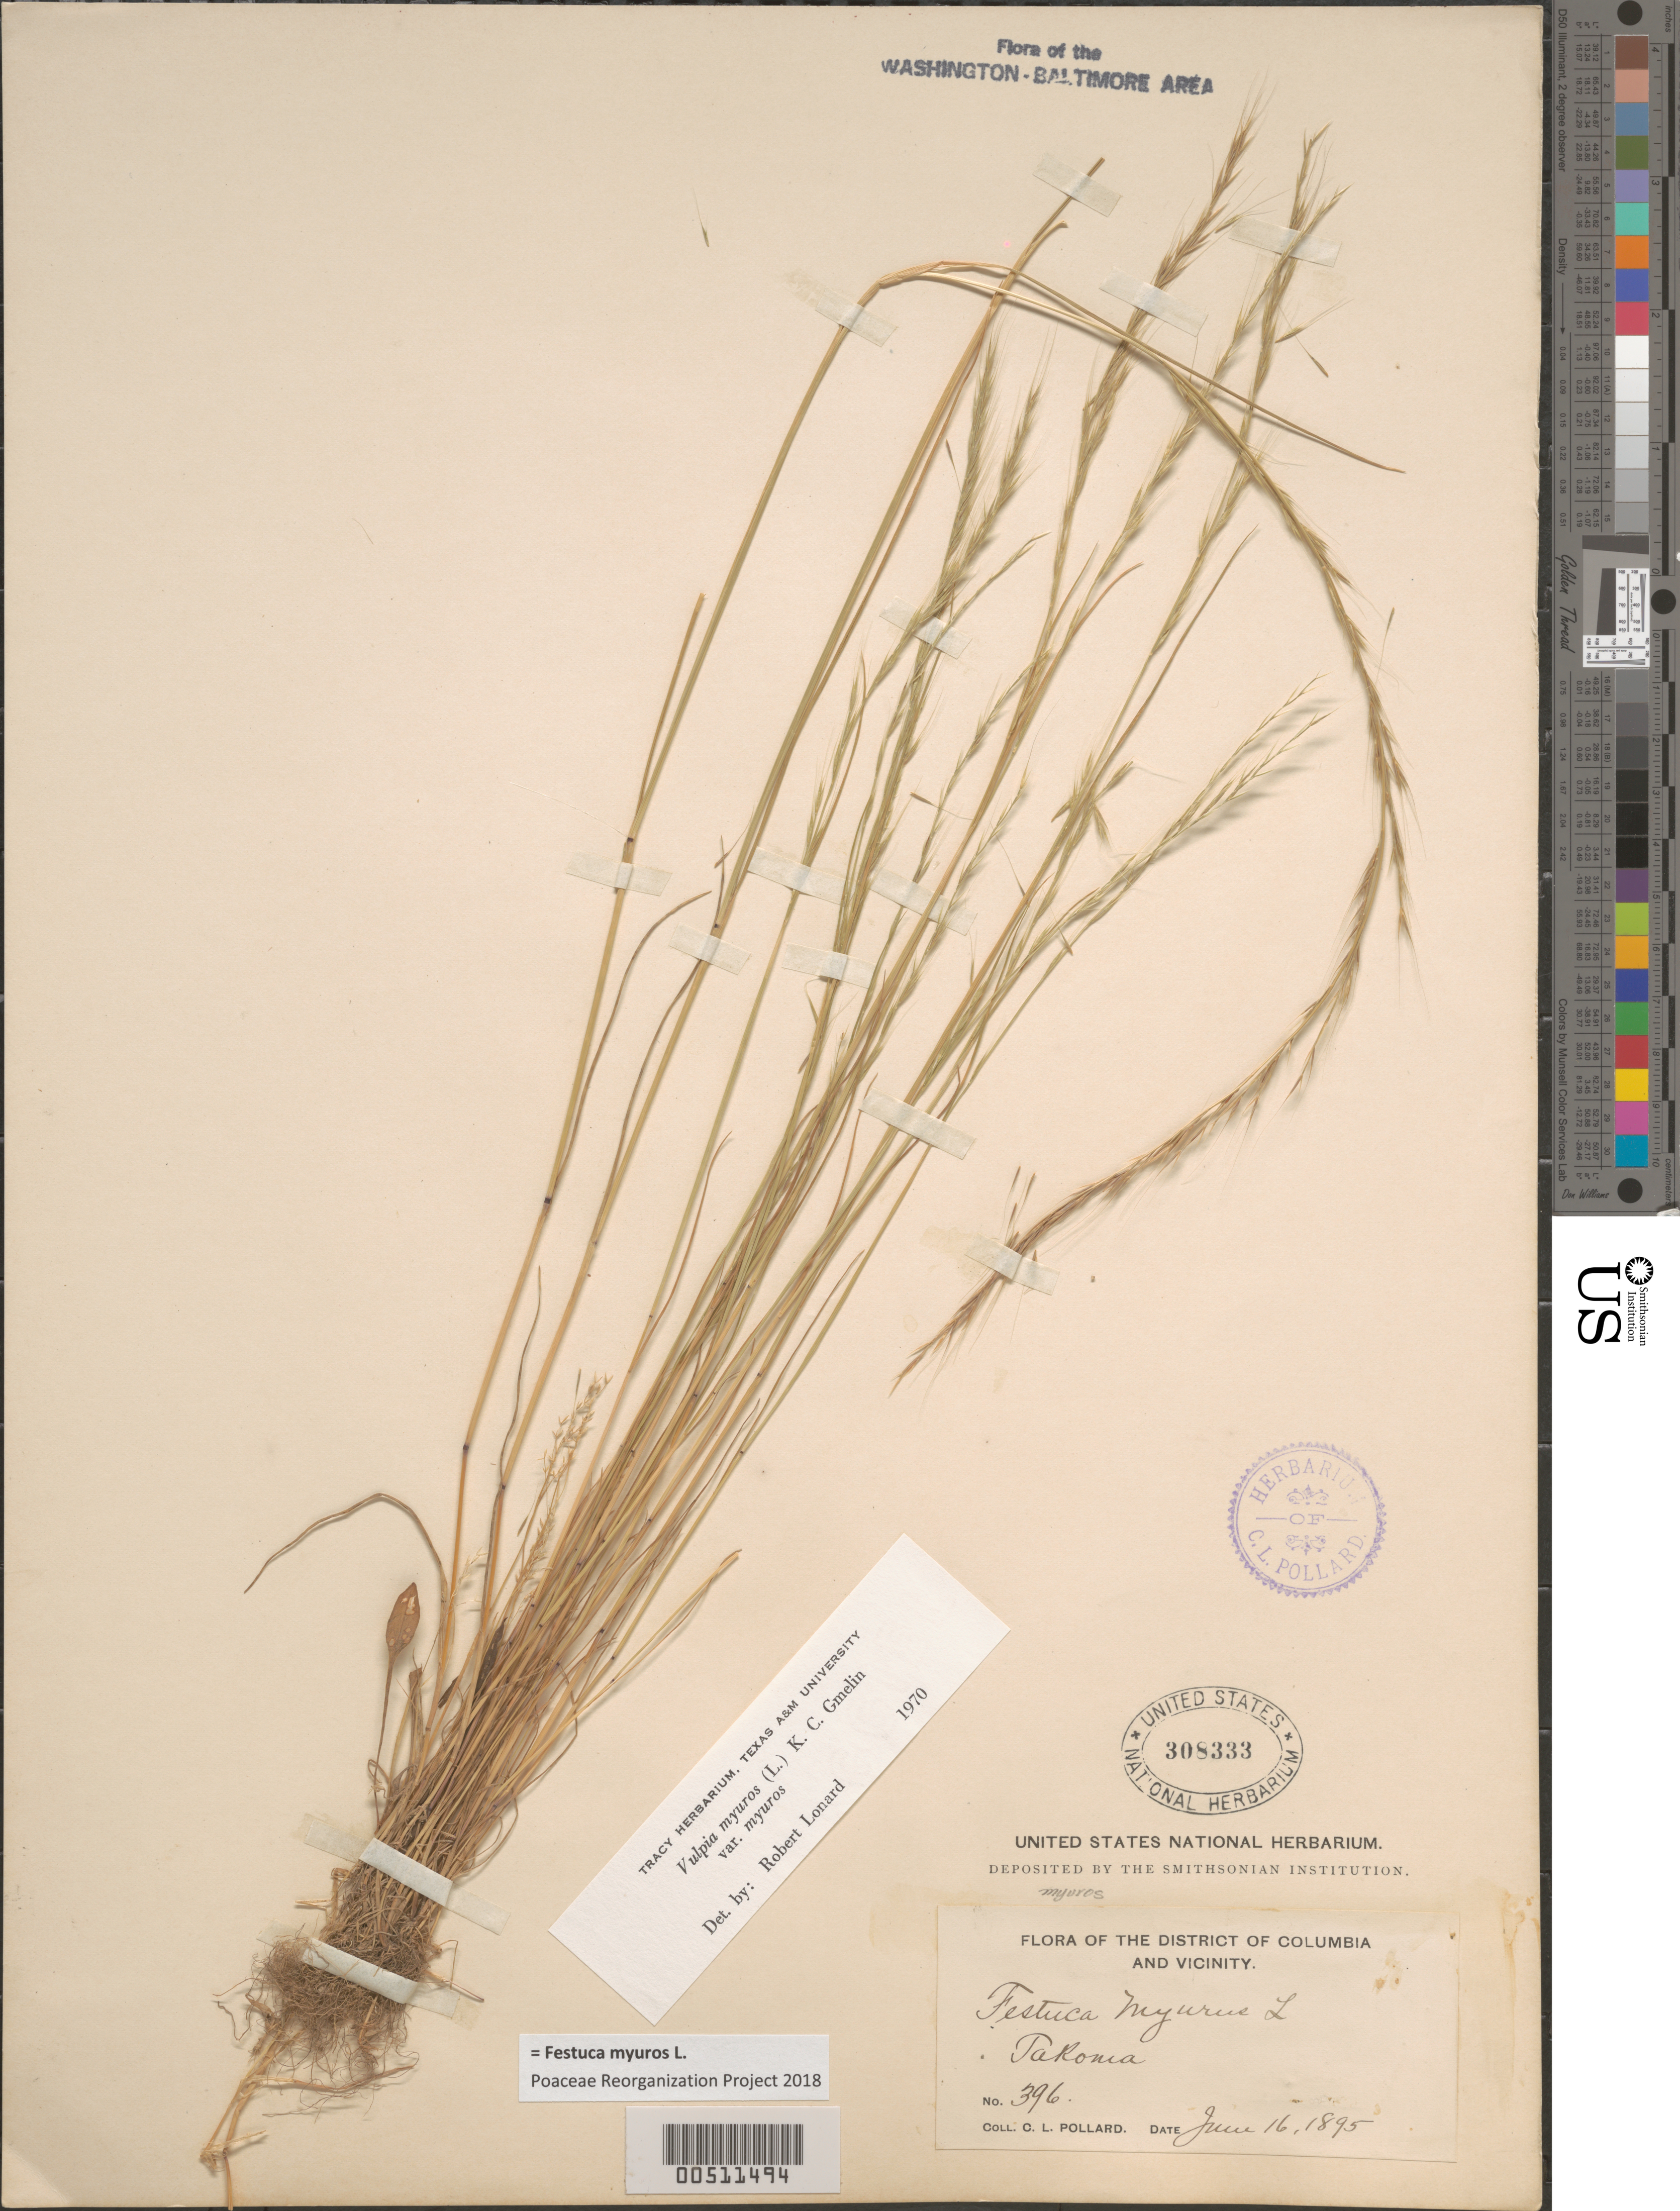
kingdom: Plantae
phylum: Tracheophyta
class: Liliopsida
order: Poales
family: Poaceae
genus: Festuca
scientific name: Festuca myuros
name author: L.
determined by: Poaceae Reorganization Project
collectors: C. L. Pollard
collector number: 396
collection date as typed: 16 Jun 1895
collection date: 1895-06-16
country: United States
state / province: Maryland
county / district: Calvert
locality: S of Chesapeake Beach, Chesapeake Bay, Breezy Point Beach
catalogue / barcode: US 308333